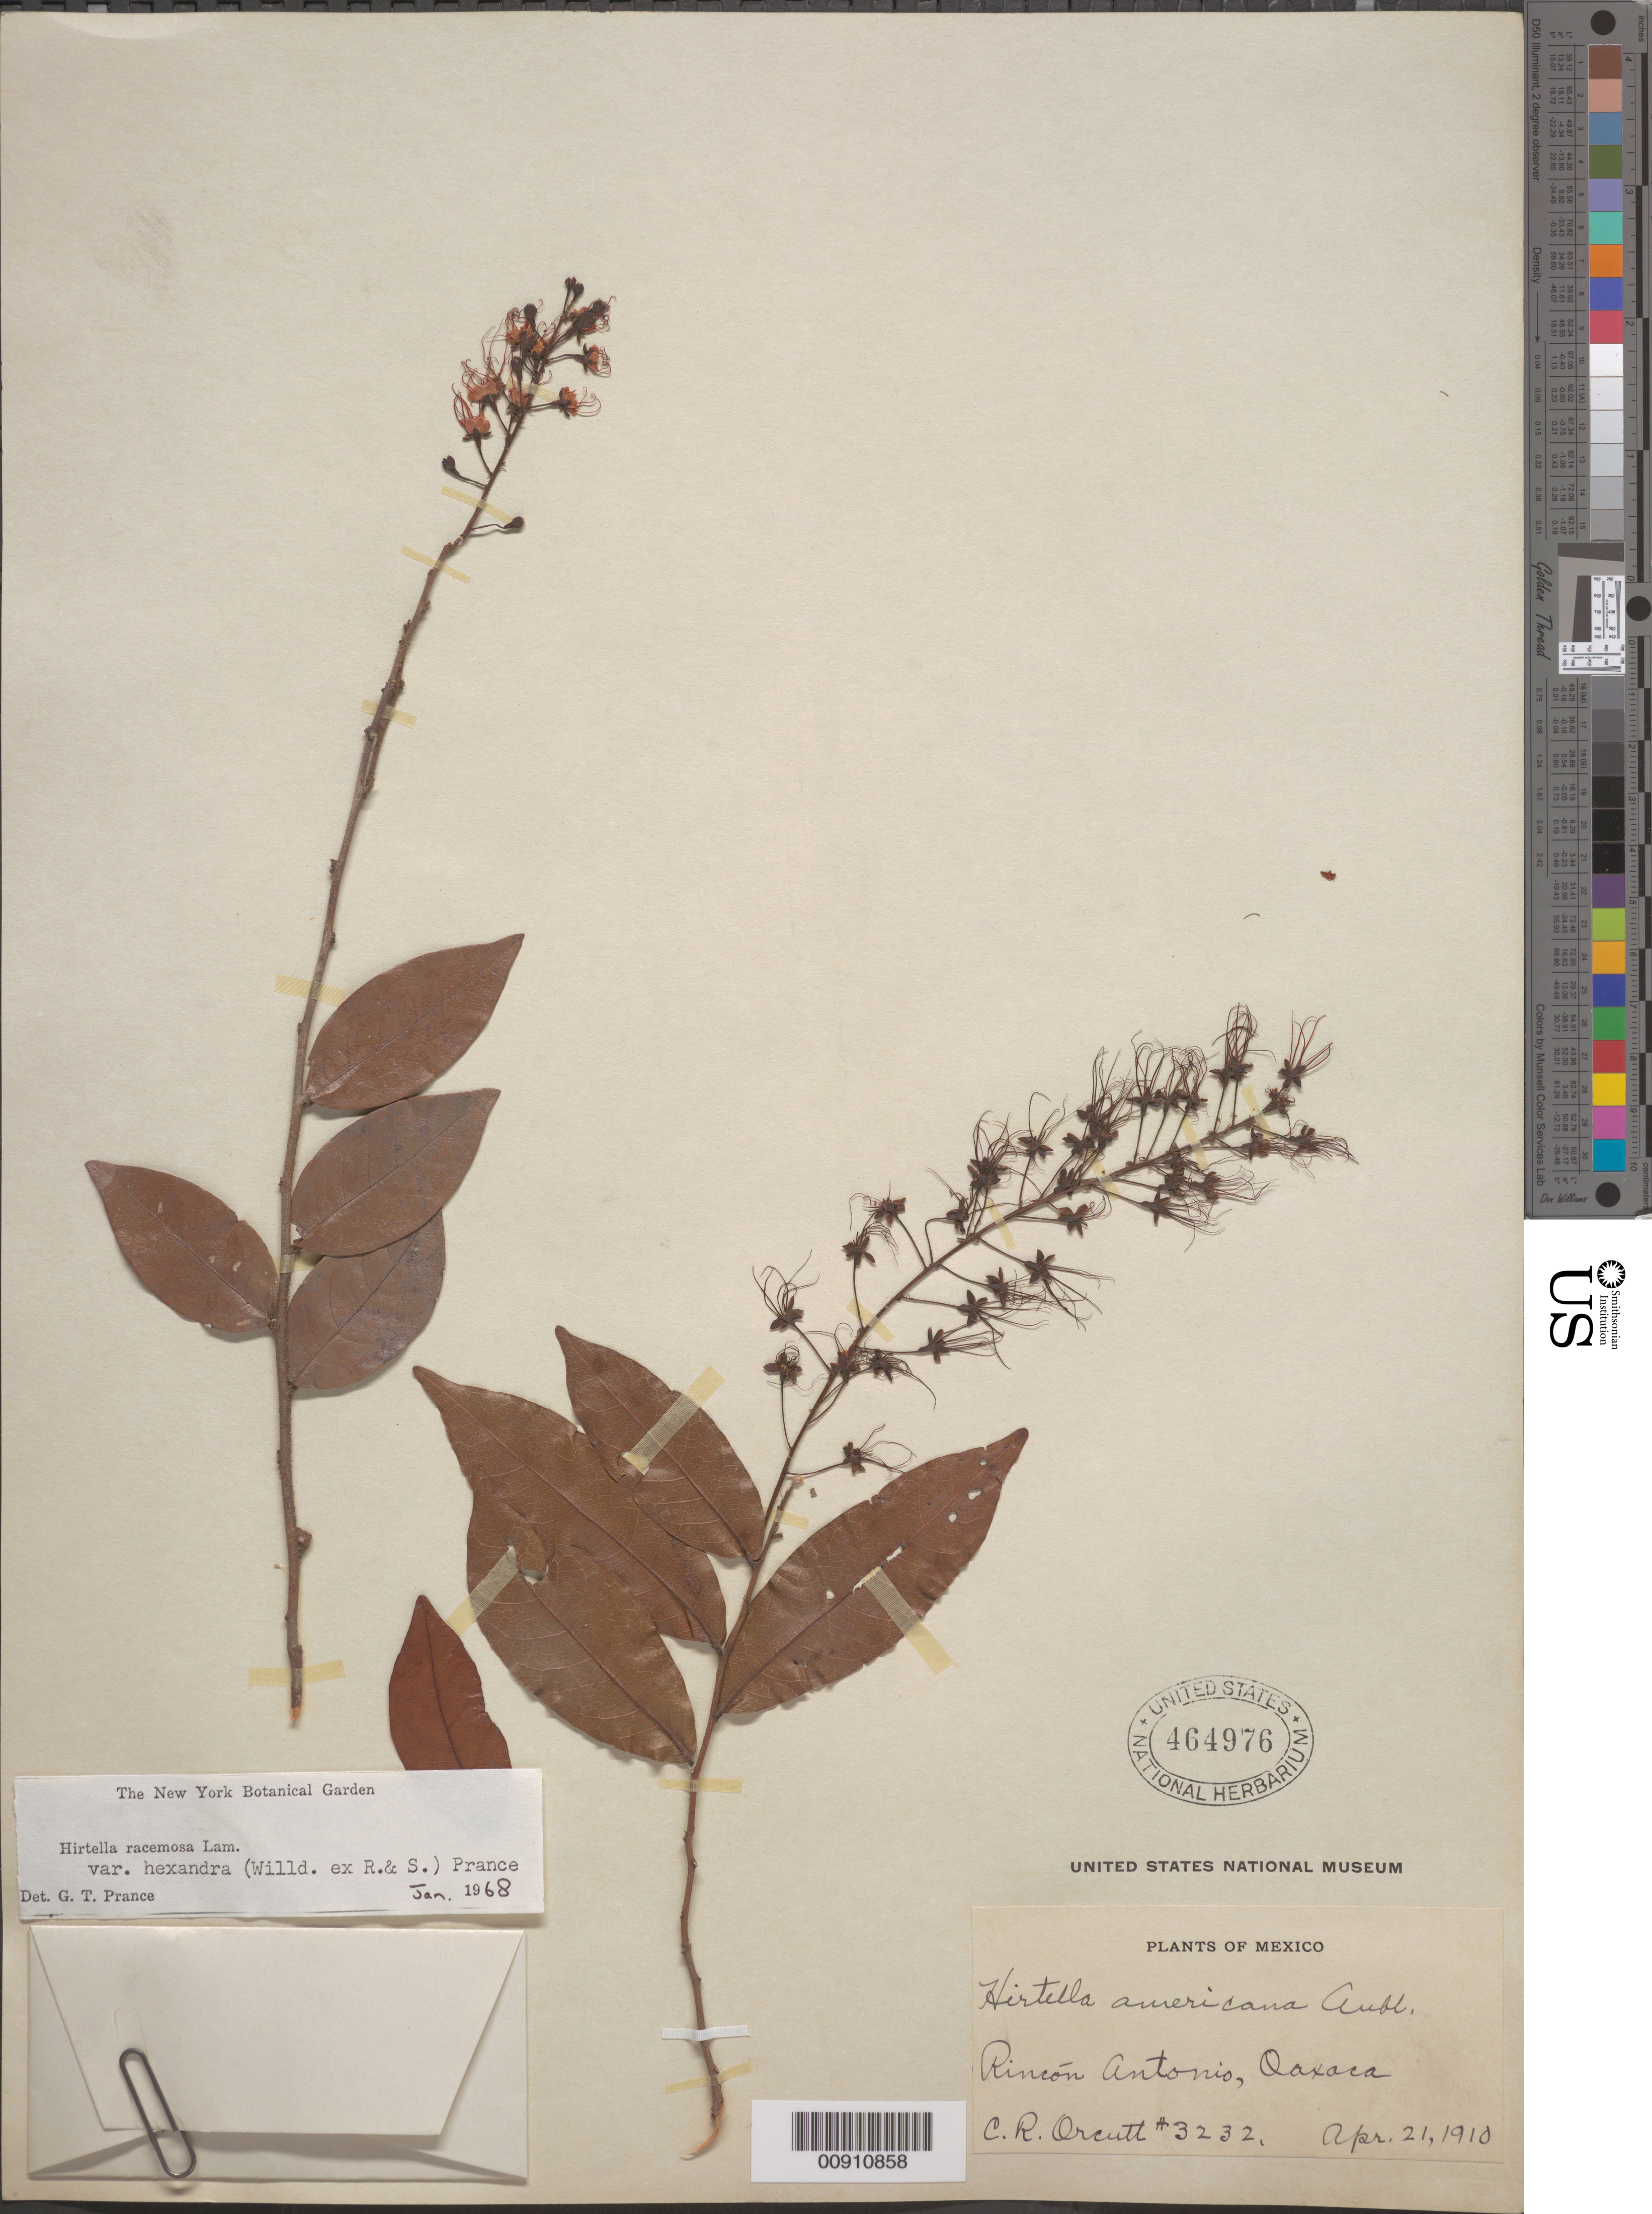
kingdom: Plantae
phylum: Tracheophyta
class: Magnoliopsida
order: Malpighiales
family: Chrysobalanaceae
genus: Hirtella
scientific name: Hirtella racemosa var. hexandra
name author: (Willd. ex Roem. & Schult.) Prance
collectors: C. R. Orcutt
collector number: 3232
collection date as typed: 21 Apr 1910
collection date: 1910-04-21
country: Mexico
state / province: Oaxaca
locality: Rincón Antonio, Oaxaca.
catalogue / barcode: US 464976